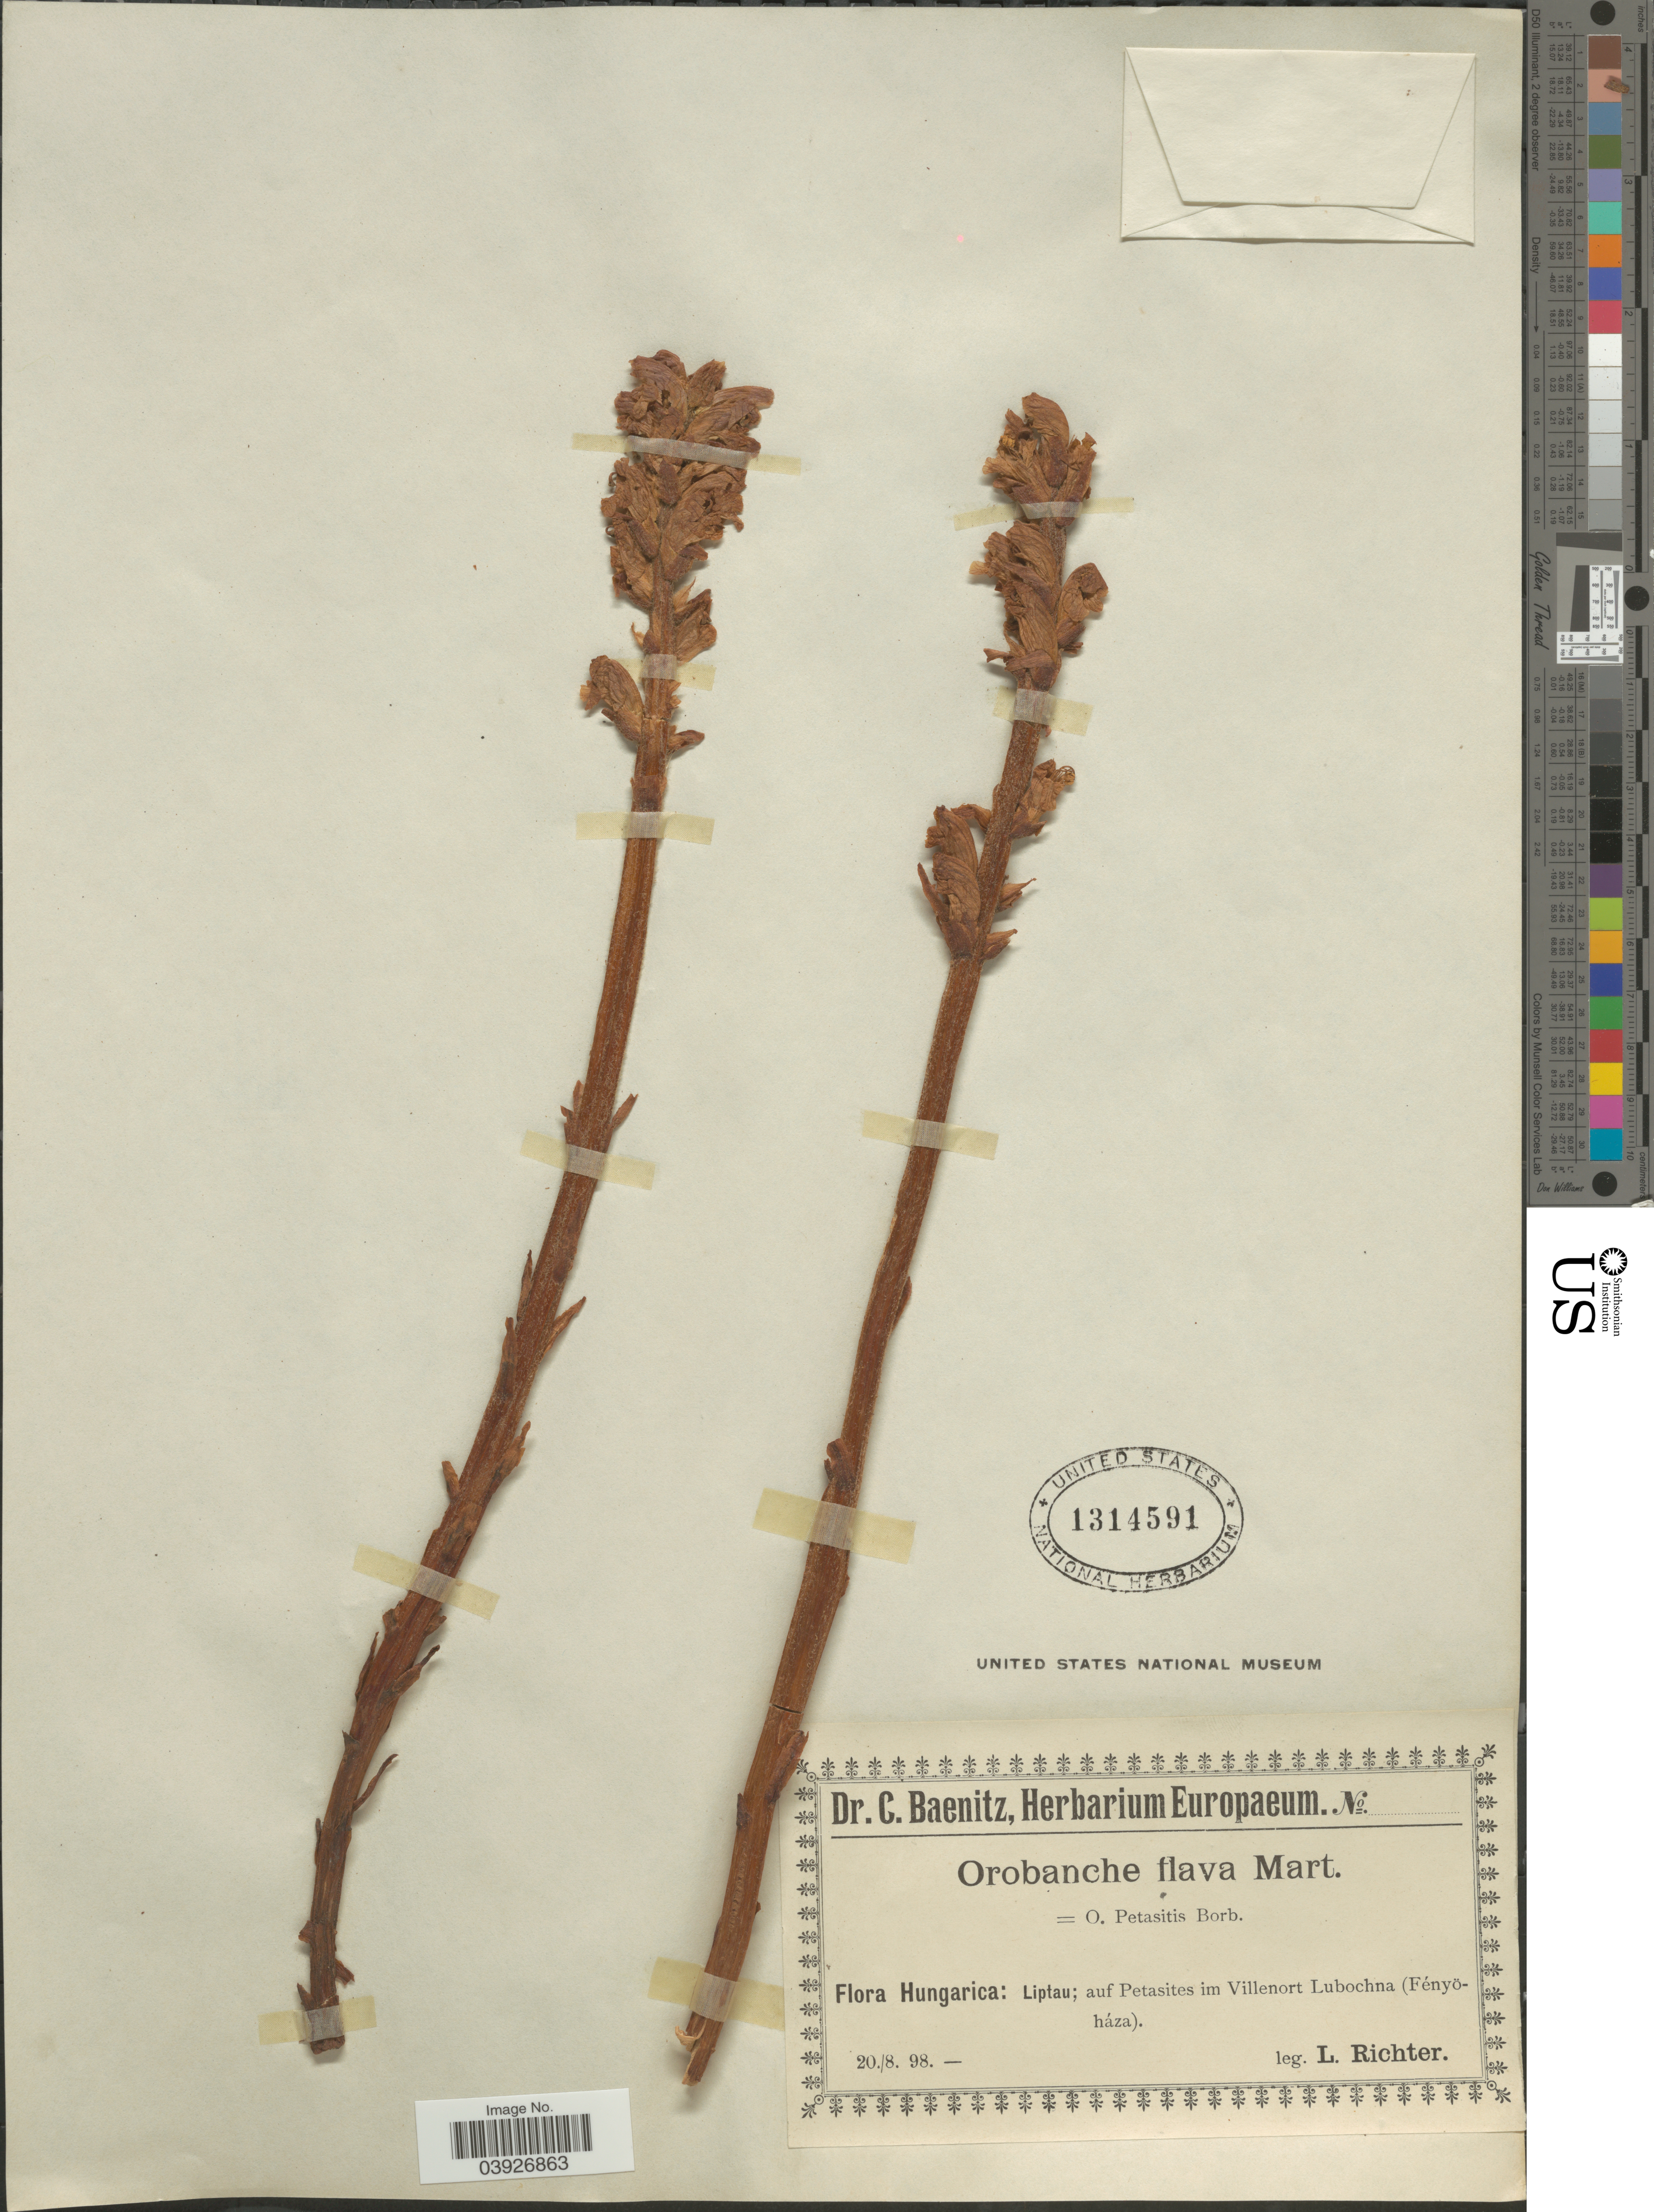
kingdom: Plantae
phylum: Tracheophyta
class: Magnoliopsida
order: Lamiales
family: Orobanchaceae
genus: Orobanche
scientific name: Orobanche flava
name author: Mart. ex F.W. Schultz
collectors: L. Richter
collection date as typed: Transcribed d/m/y: 20/8/98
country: Hungary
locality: Liptau, auf Petasistes im Villenort Lubochna (Fényö-háza).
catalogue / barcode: US 1314591